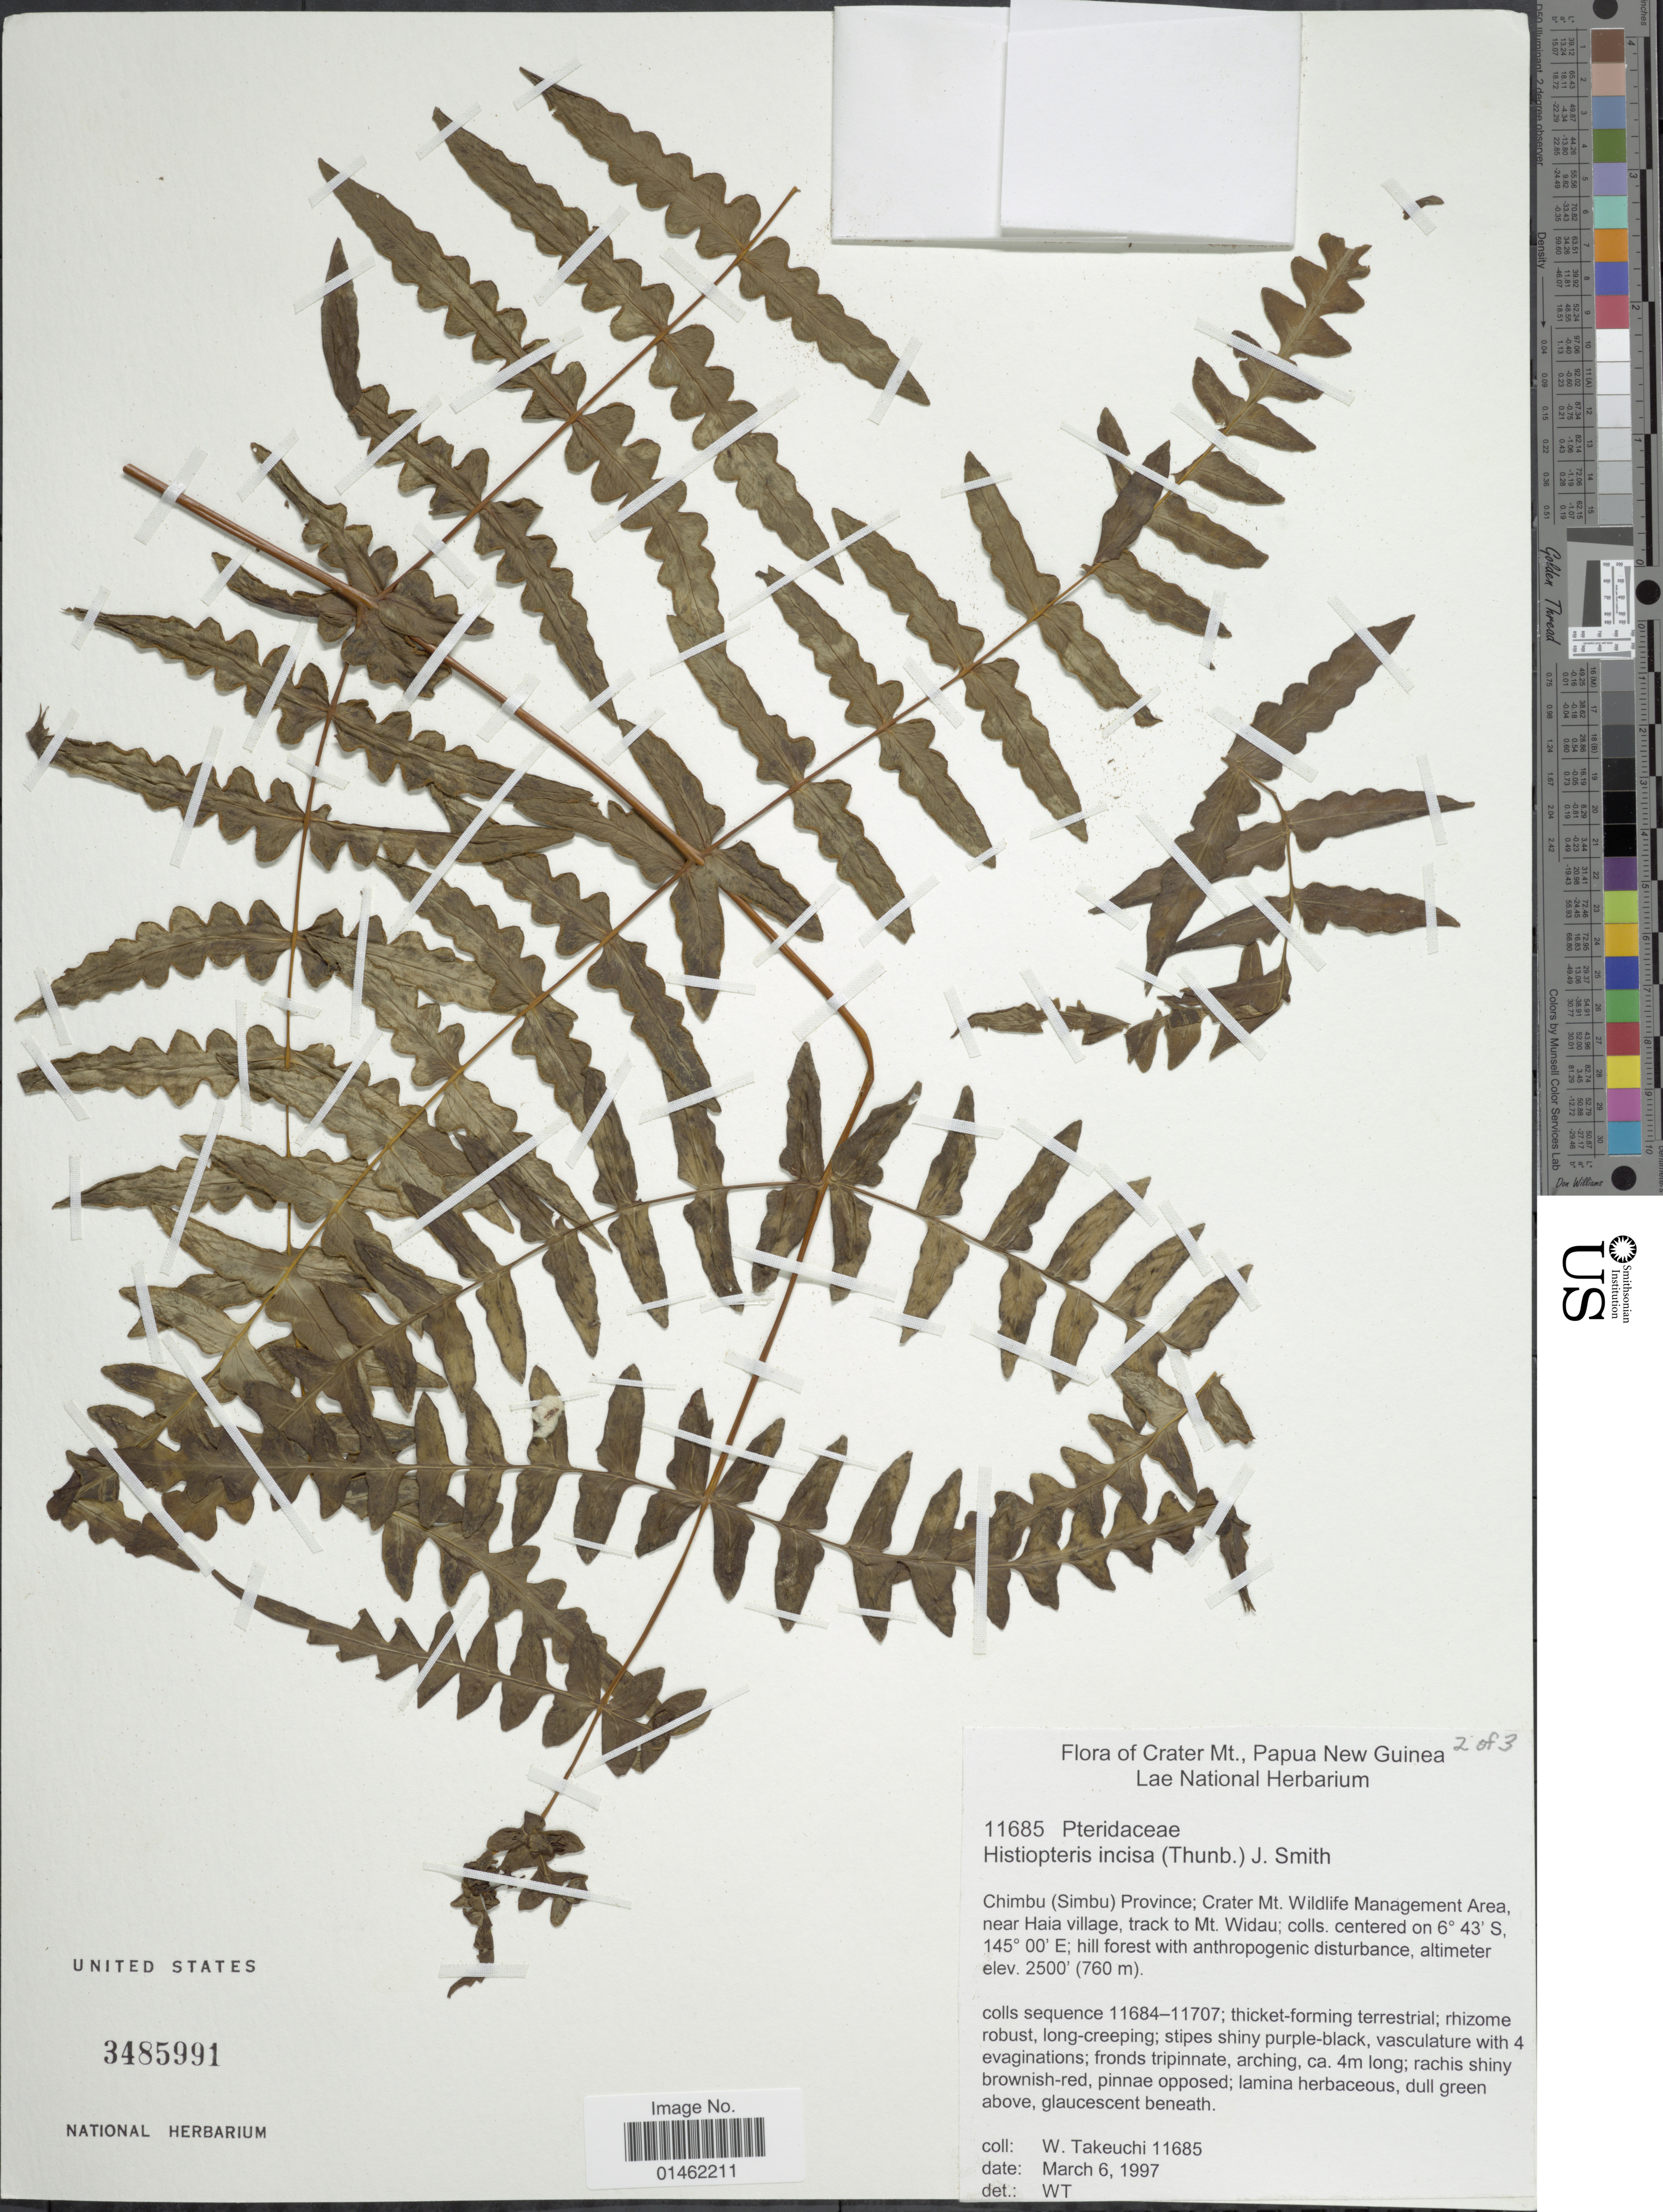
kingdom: Plantae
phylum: Tracheophyta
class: Polypodiopsida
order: Polypodiales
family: Dennstaedtiaceae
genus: Histiopteris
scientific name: Histiopteris incisa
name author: (Thunb.) J. Sm.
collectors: W. Takeuchi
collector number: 11685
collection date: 1997-03-06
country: Papua New Guinea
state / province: Chimbu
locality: Chimbu (Simbu) Province; Crater Mt. Wildlife Management Area, near Haia village, track to Mt Widau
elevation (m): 762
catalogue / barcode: US 3485991